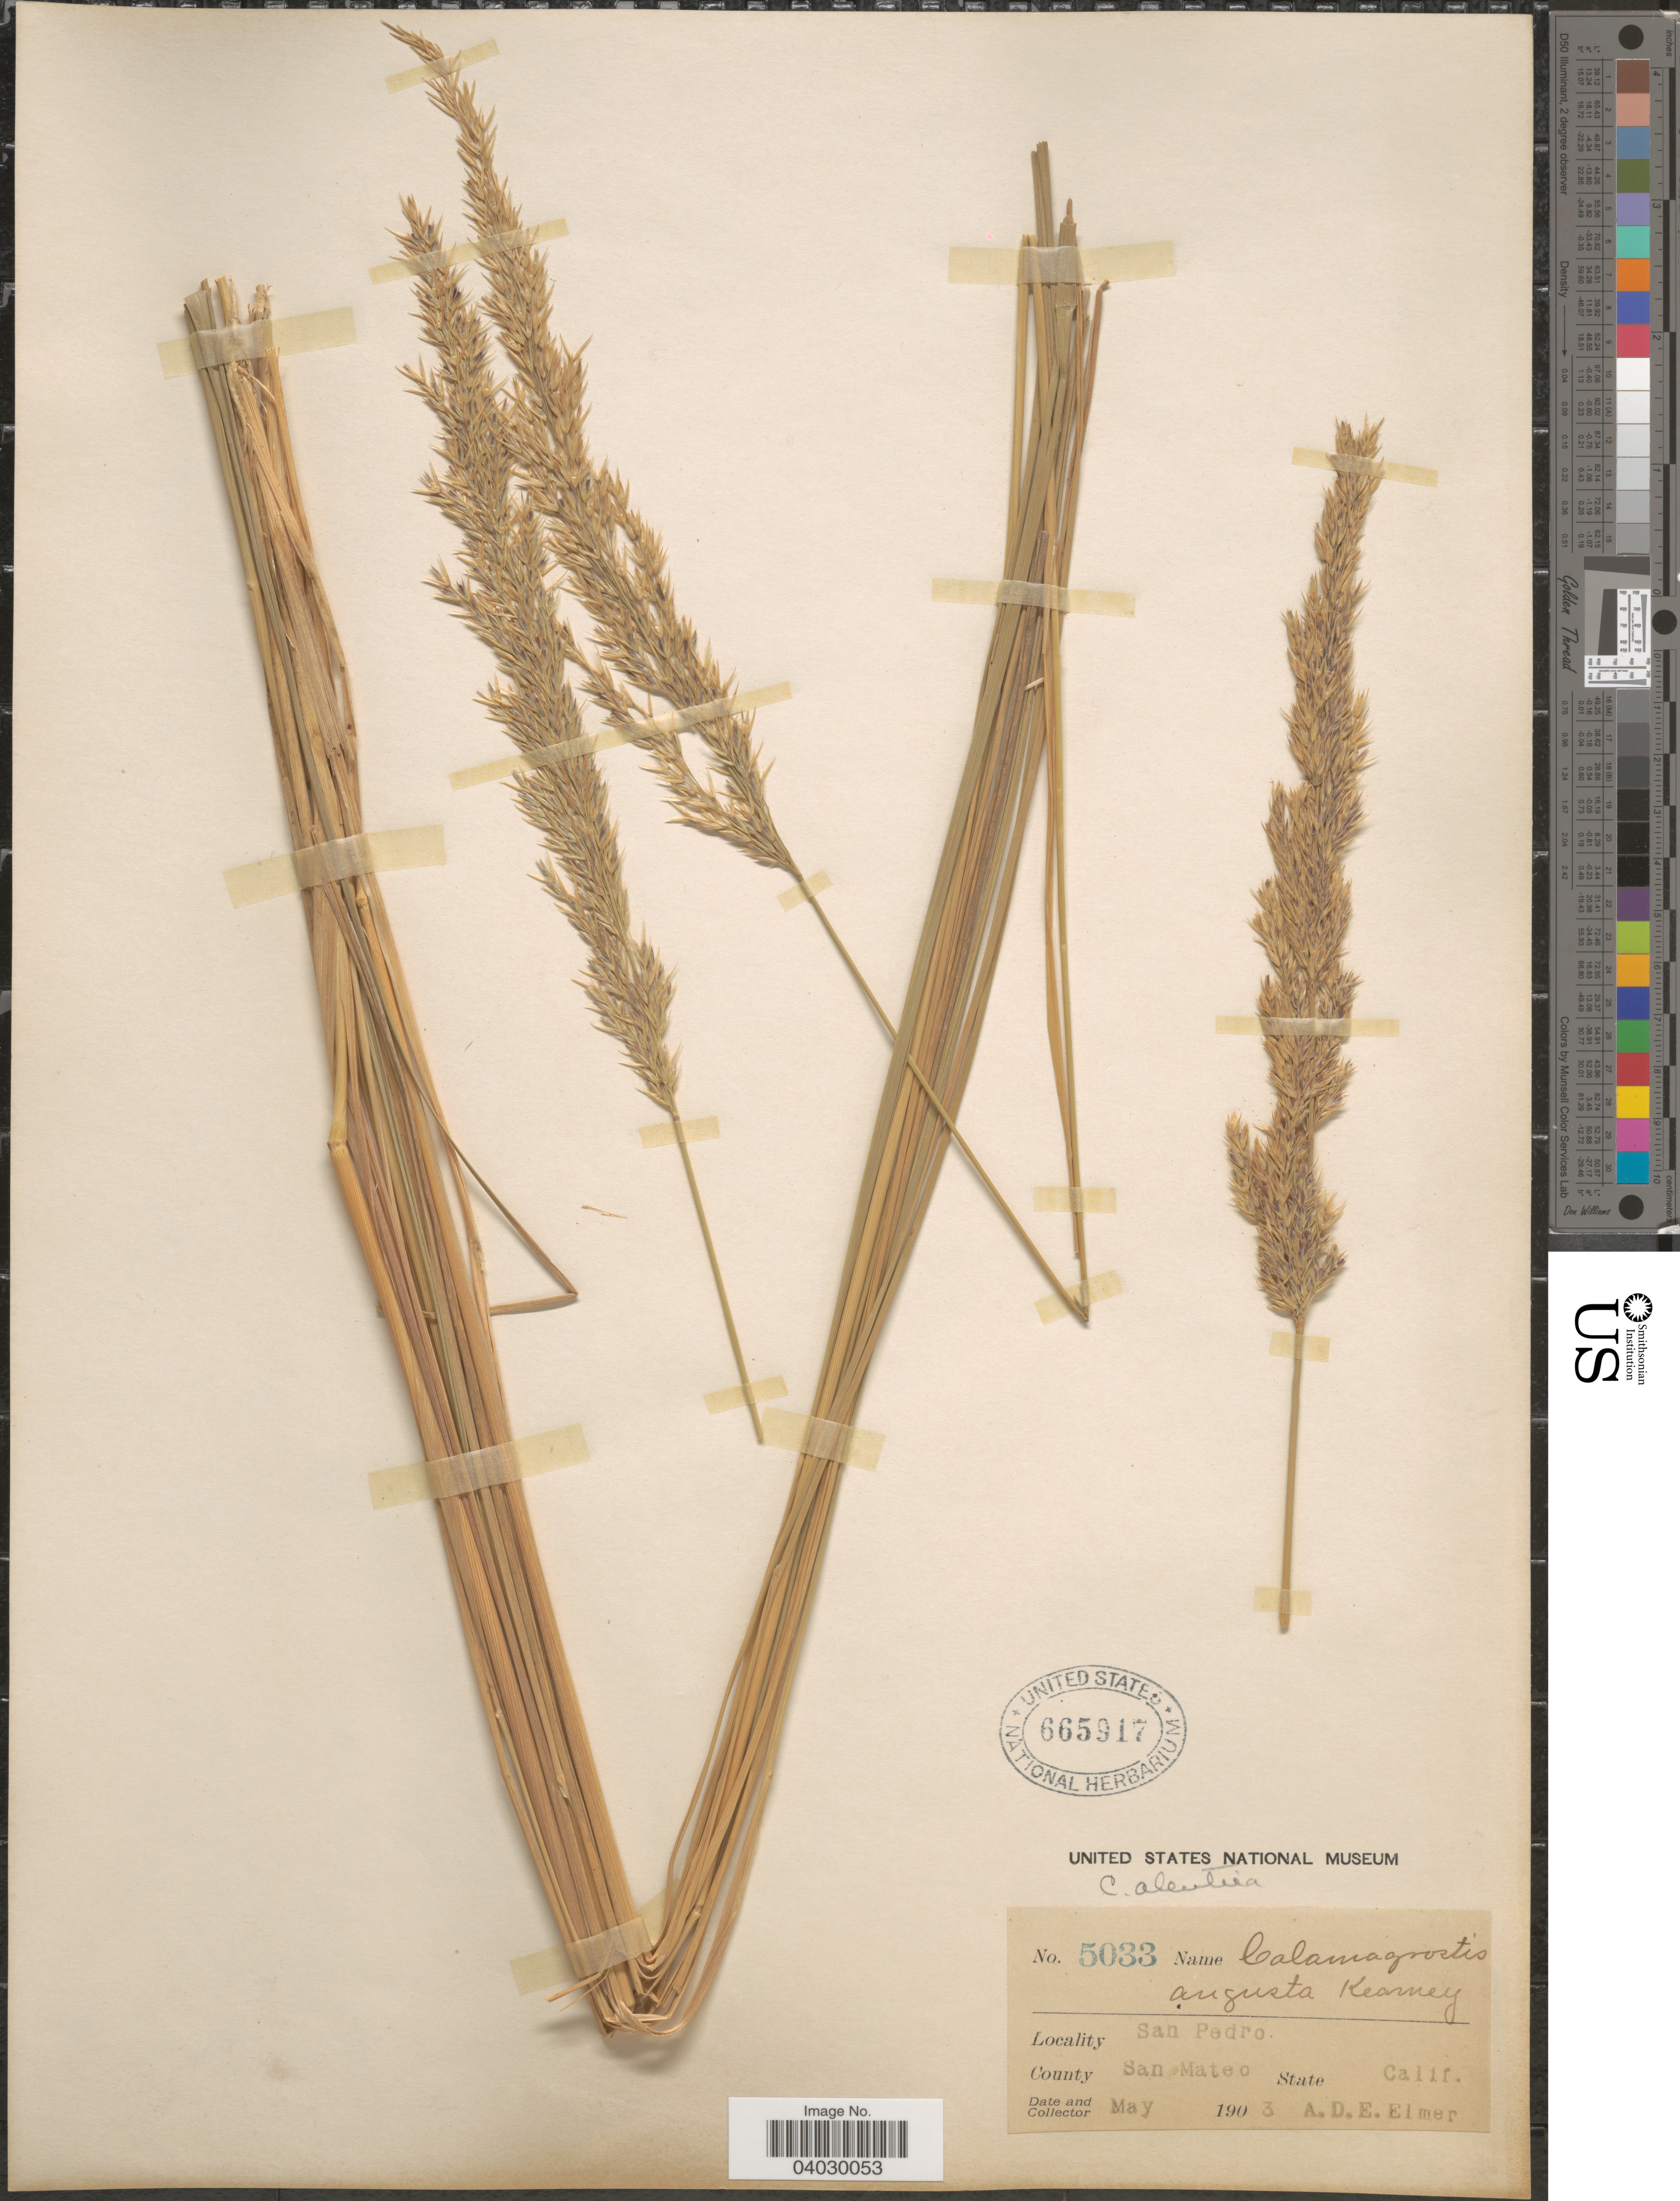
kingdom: Plantae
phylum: Tracheophyta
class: Liliopsida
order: Poales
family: Poaceae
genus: Calamagrostis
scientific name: Calamagrostis nutkaensis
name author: (J. Presl) Steud.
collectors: A. D. E. Elmer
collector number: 5033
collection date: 1903-05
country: United States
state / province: California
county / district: Los Angeles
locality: San Pedro. County San Mateo.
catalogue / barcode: US 665917